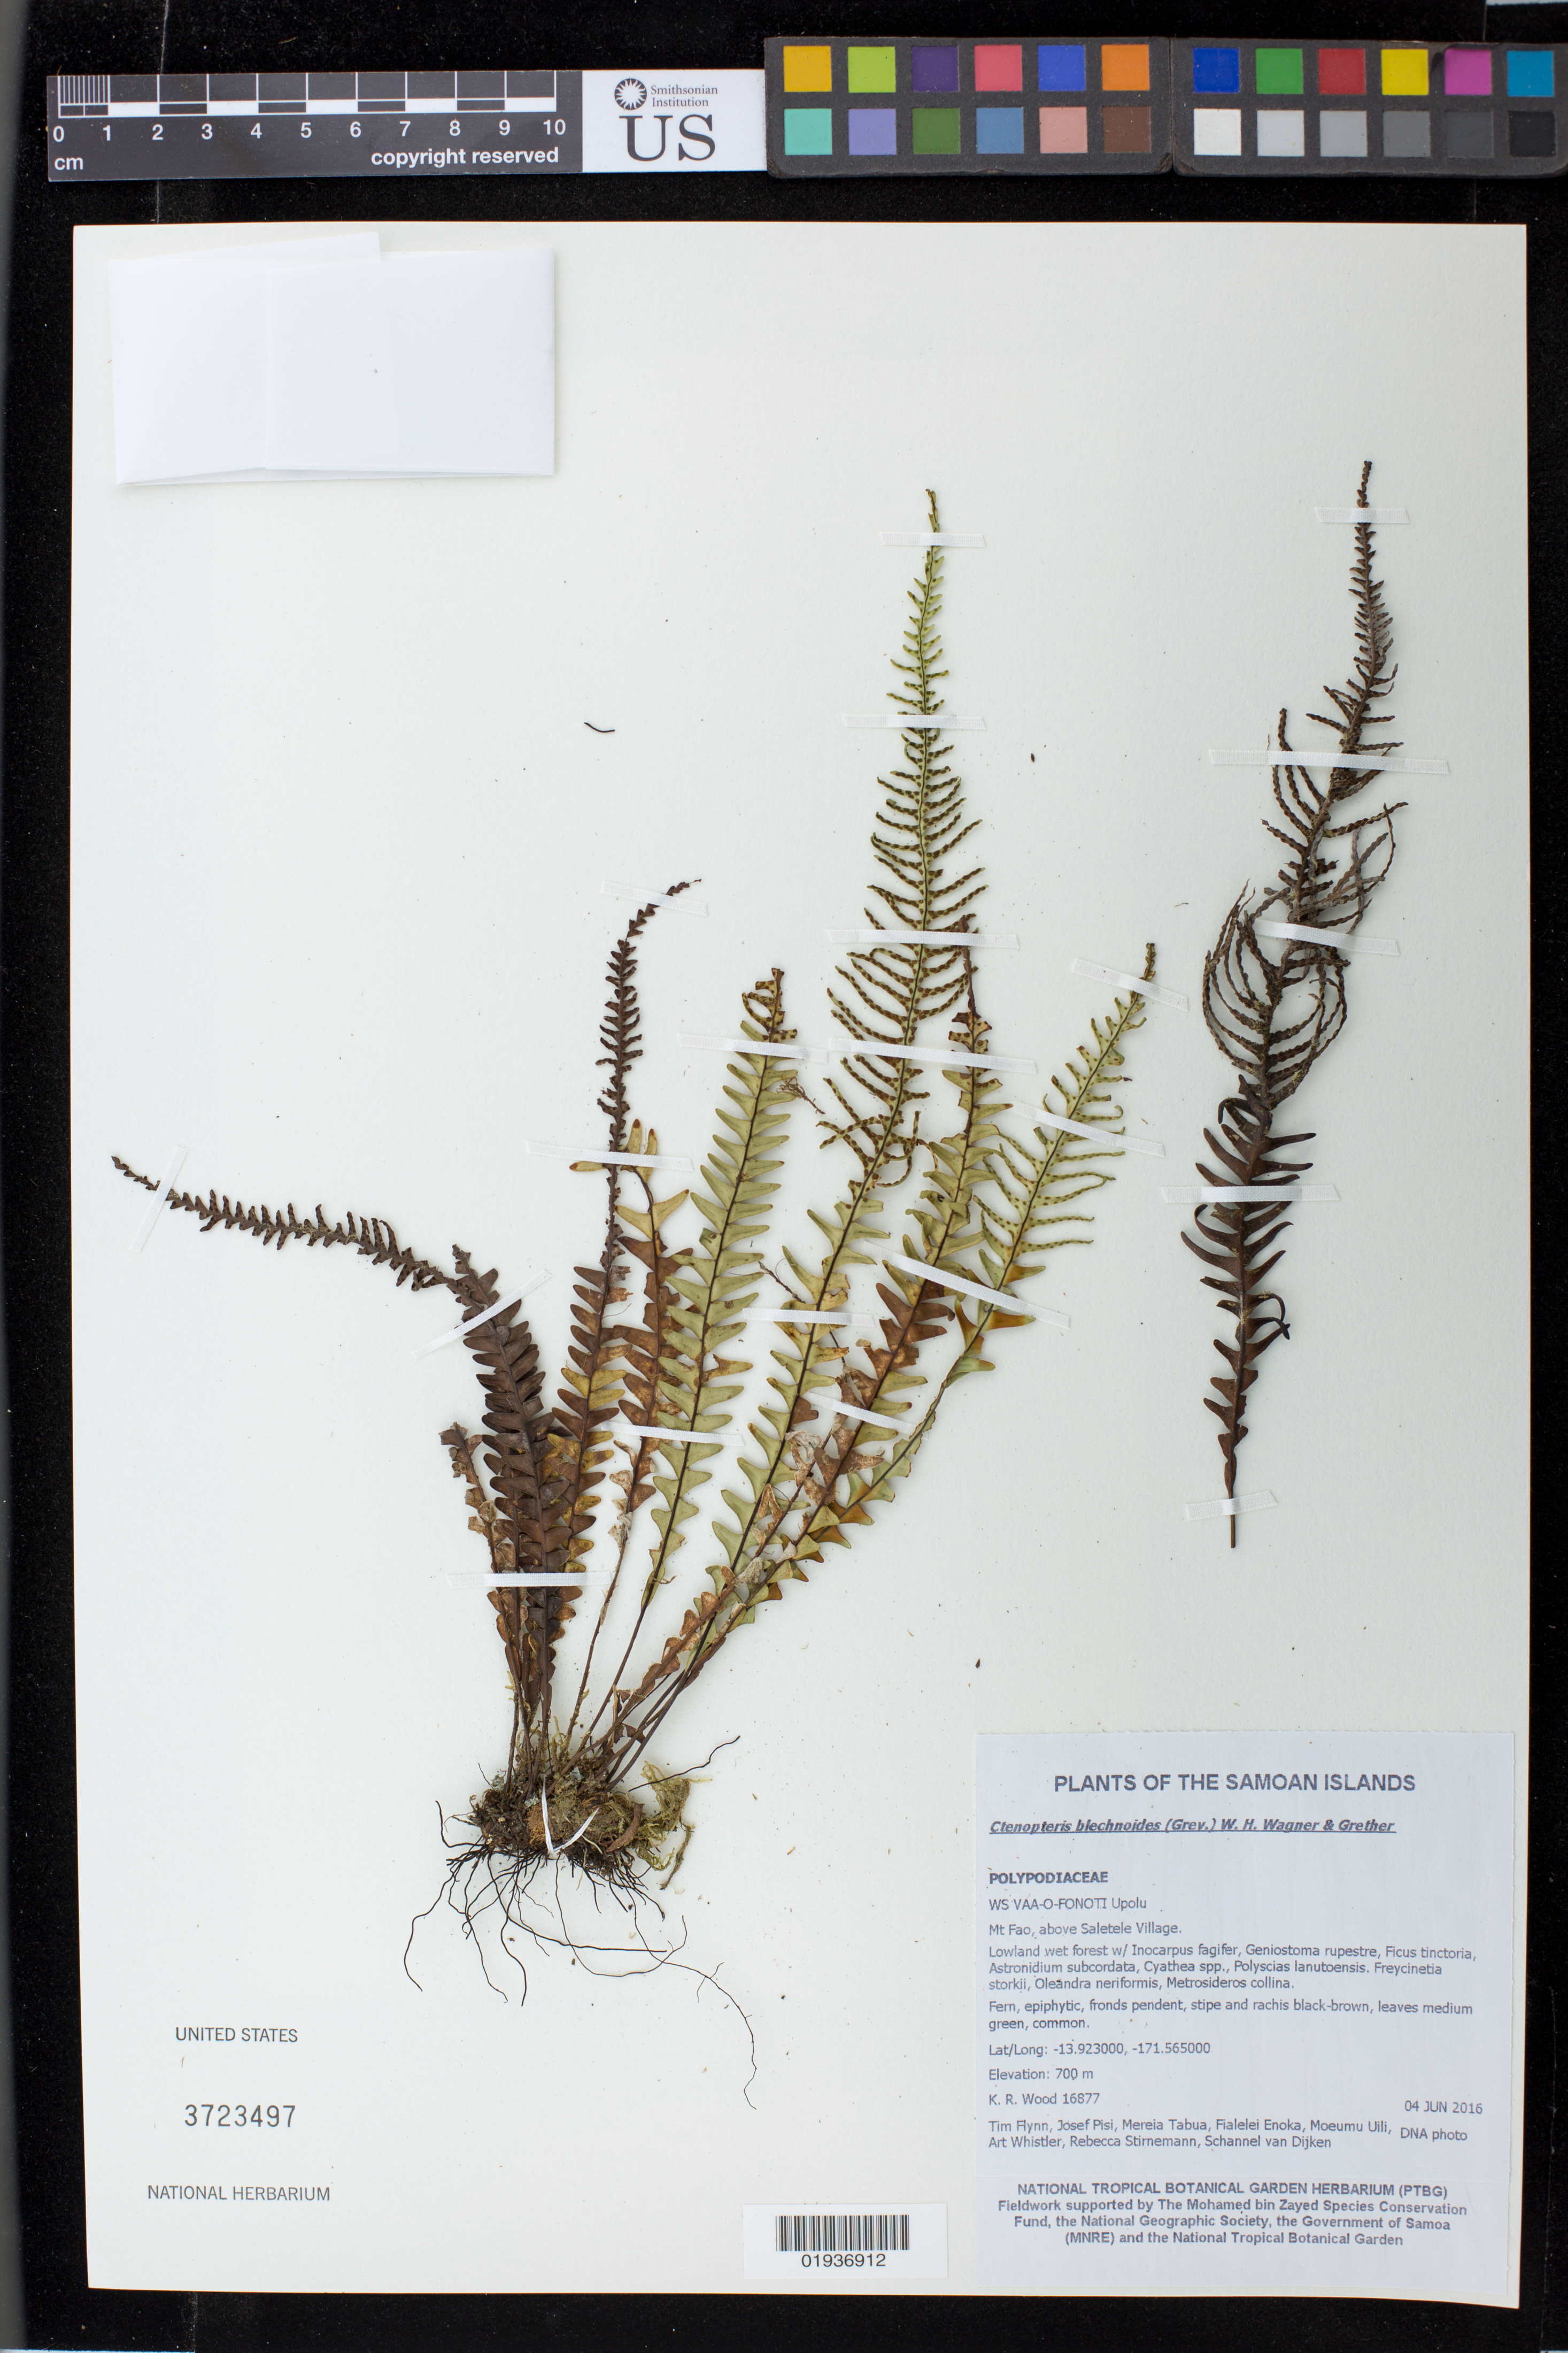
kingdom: Plantae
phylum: Tracheophyta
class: Polypodiopsida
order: Polypodiales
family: Polypodiaceae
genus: Ctenopteris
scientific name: Ctenopteris blechnoides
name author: (Grev.) W.H. Wagner & Grether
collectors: K. R. Wood, T. W. Flynn, J. Pisi, M. Tabua, F. Enoka, M. Uili, A. Whistler & R. Stirnemann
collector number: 16877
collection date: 2016-06-04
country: Samoa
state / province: Atua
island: Upolu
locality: Upolu, Mt. Fao, above Saletele Village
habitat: Lowland wet forest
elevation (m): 700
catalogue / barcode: US 3723497